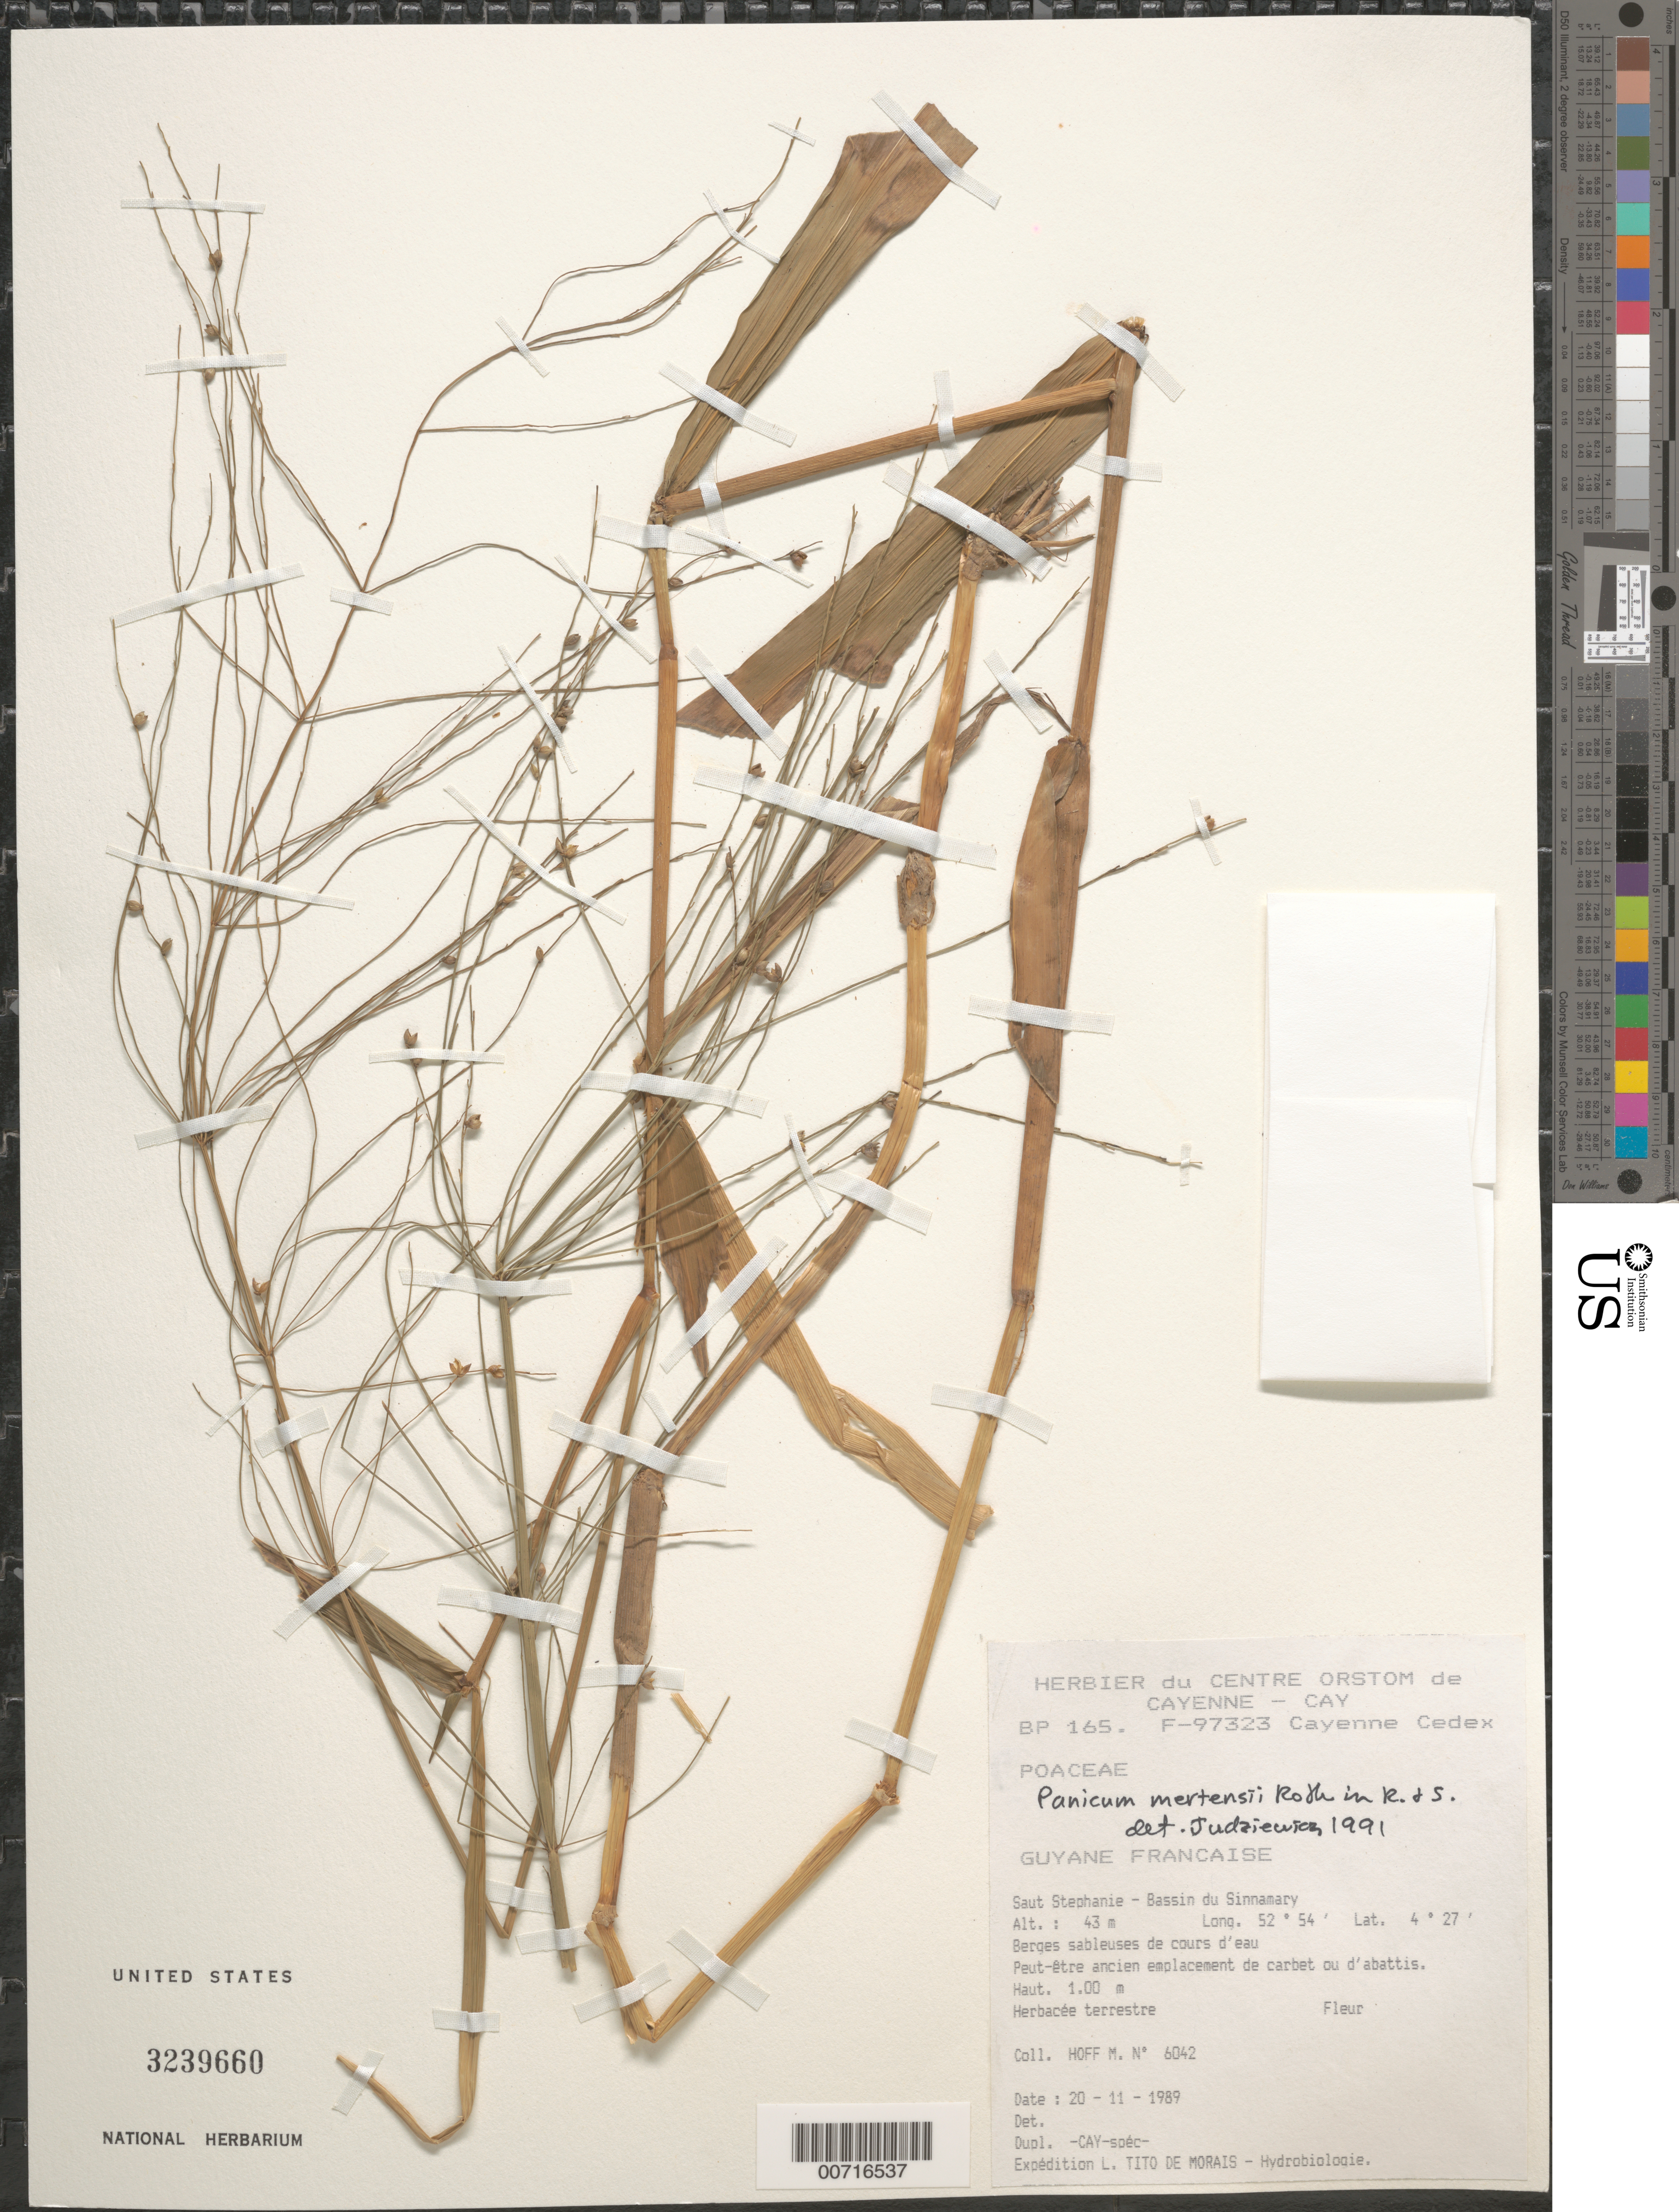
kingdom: Plantae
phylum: Tracheophyta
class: Liliopsida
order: Poales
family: Poaceae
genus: Stephostachys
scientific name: Stephostachys mertensii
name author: (Roth) Zuloaga & Marrone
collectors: M. Hoff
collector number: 6042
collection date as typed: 20-Nov-89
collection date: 1989-11-20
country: French Guiana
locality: Saut Stéphanie, Bassin du Sinnamary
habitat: Berges sableuse de cours d'eau. Peut-être ancien emplacement de carbet ou d'abattis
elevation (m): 43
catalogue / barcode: US 3239660